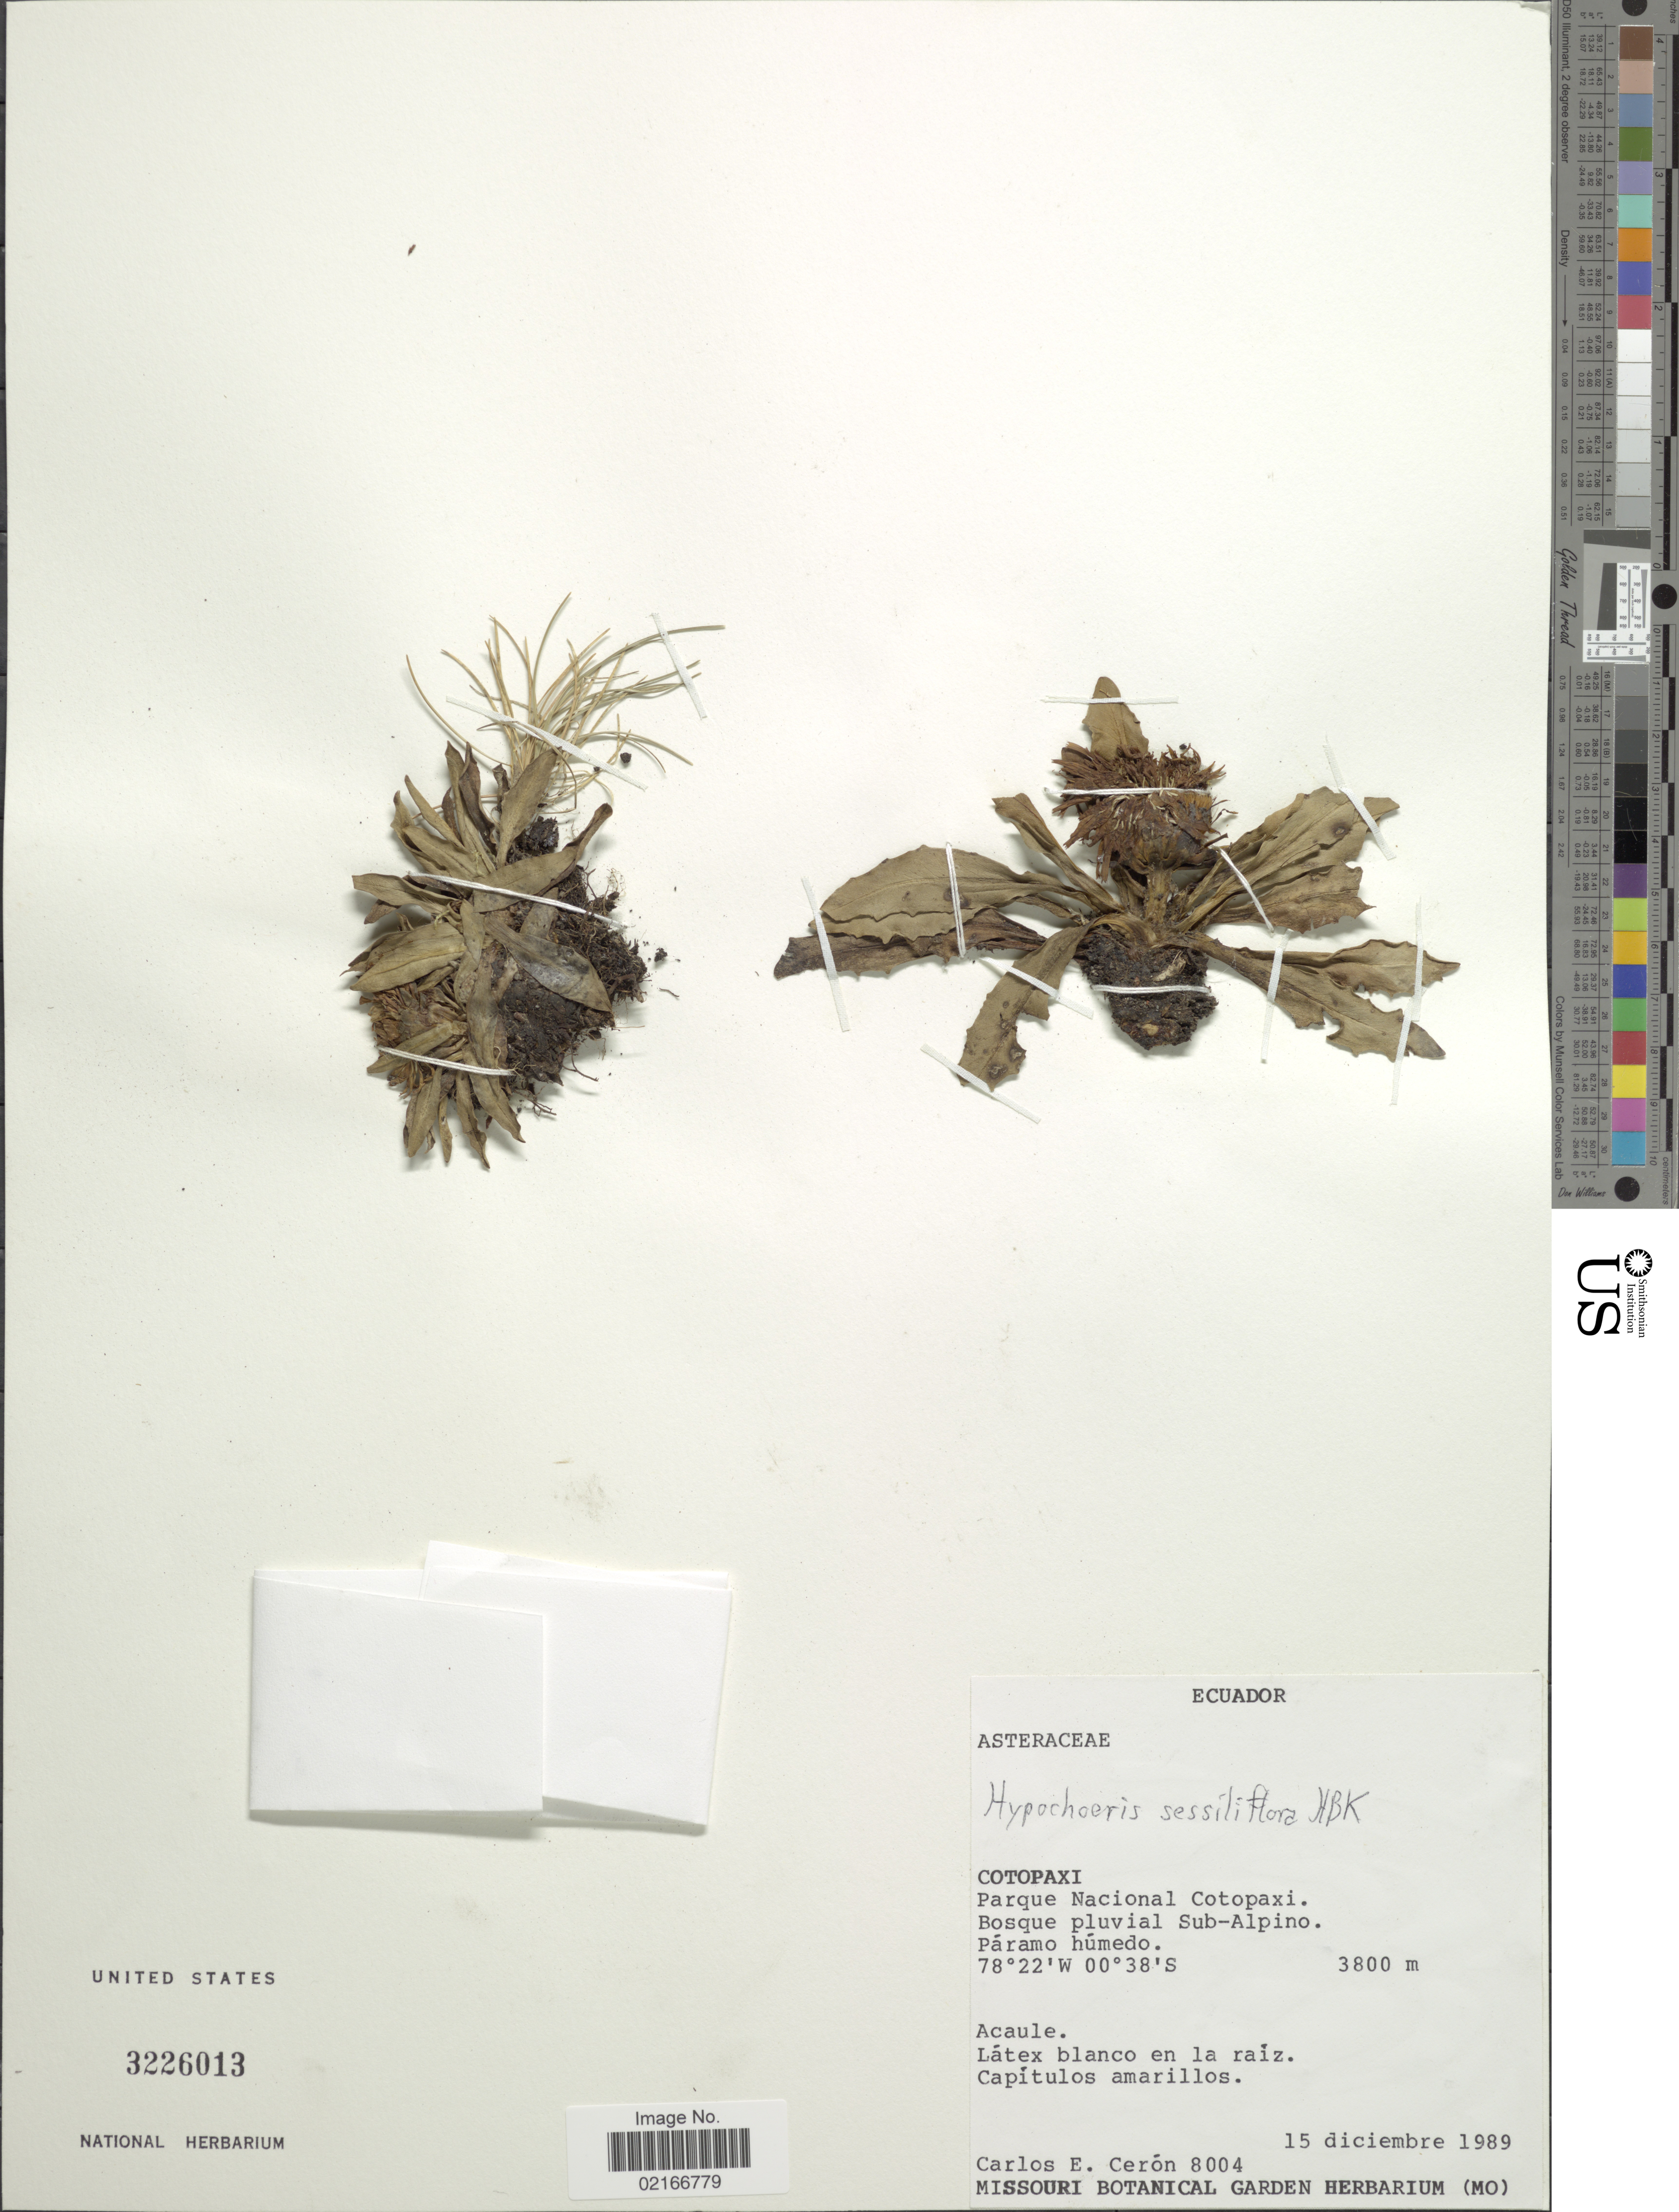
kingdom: Plantae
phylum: Tracheophyta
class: Magnoliopsida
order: Asterales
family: Asteraceae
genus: Hypochaeris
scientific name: Hypochaeris sessiflora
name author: Kunth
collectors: C. E. Cerón M.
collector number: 8004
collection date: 1989-12-15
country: Ecuador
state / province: Cotopaxi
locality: Parque Nacional Cotopaxi.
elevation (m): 3800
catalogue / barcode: US 3226013